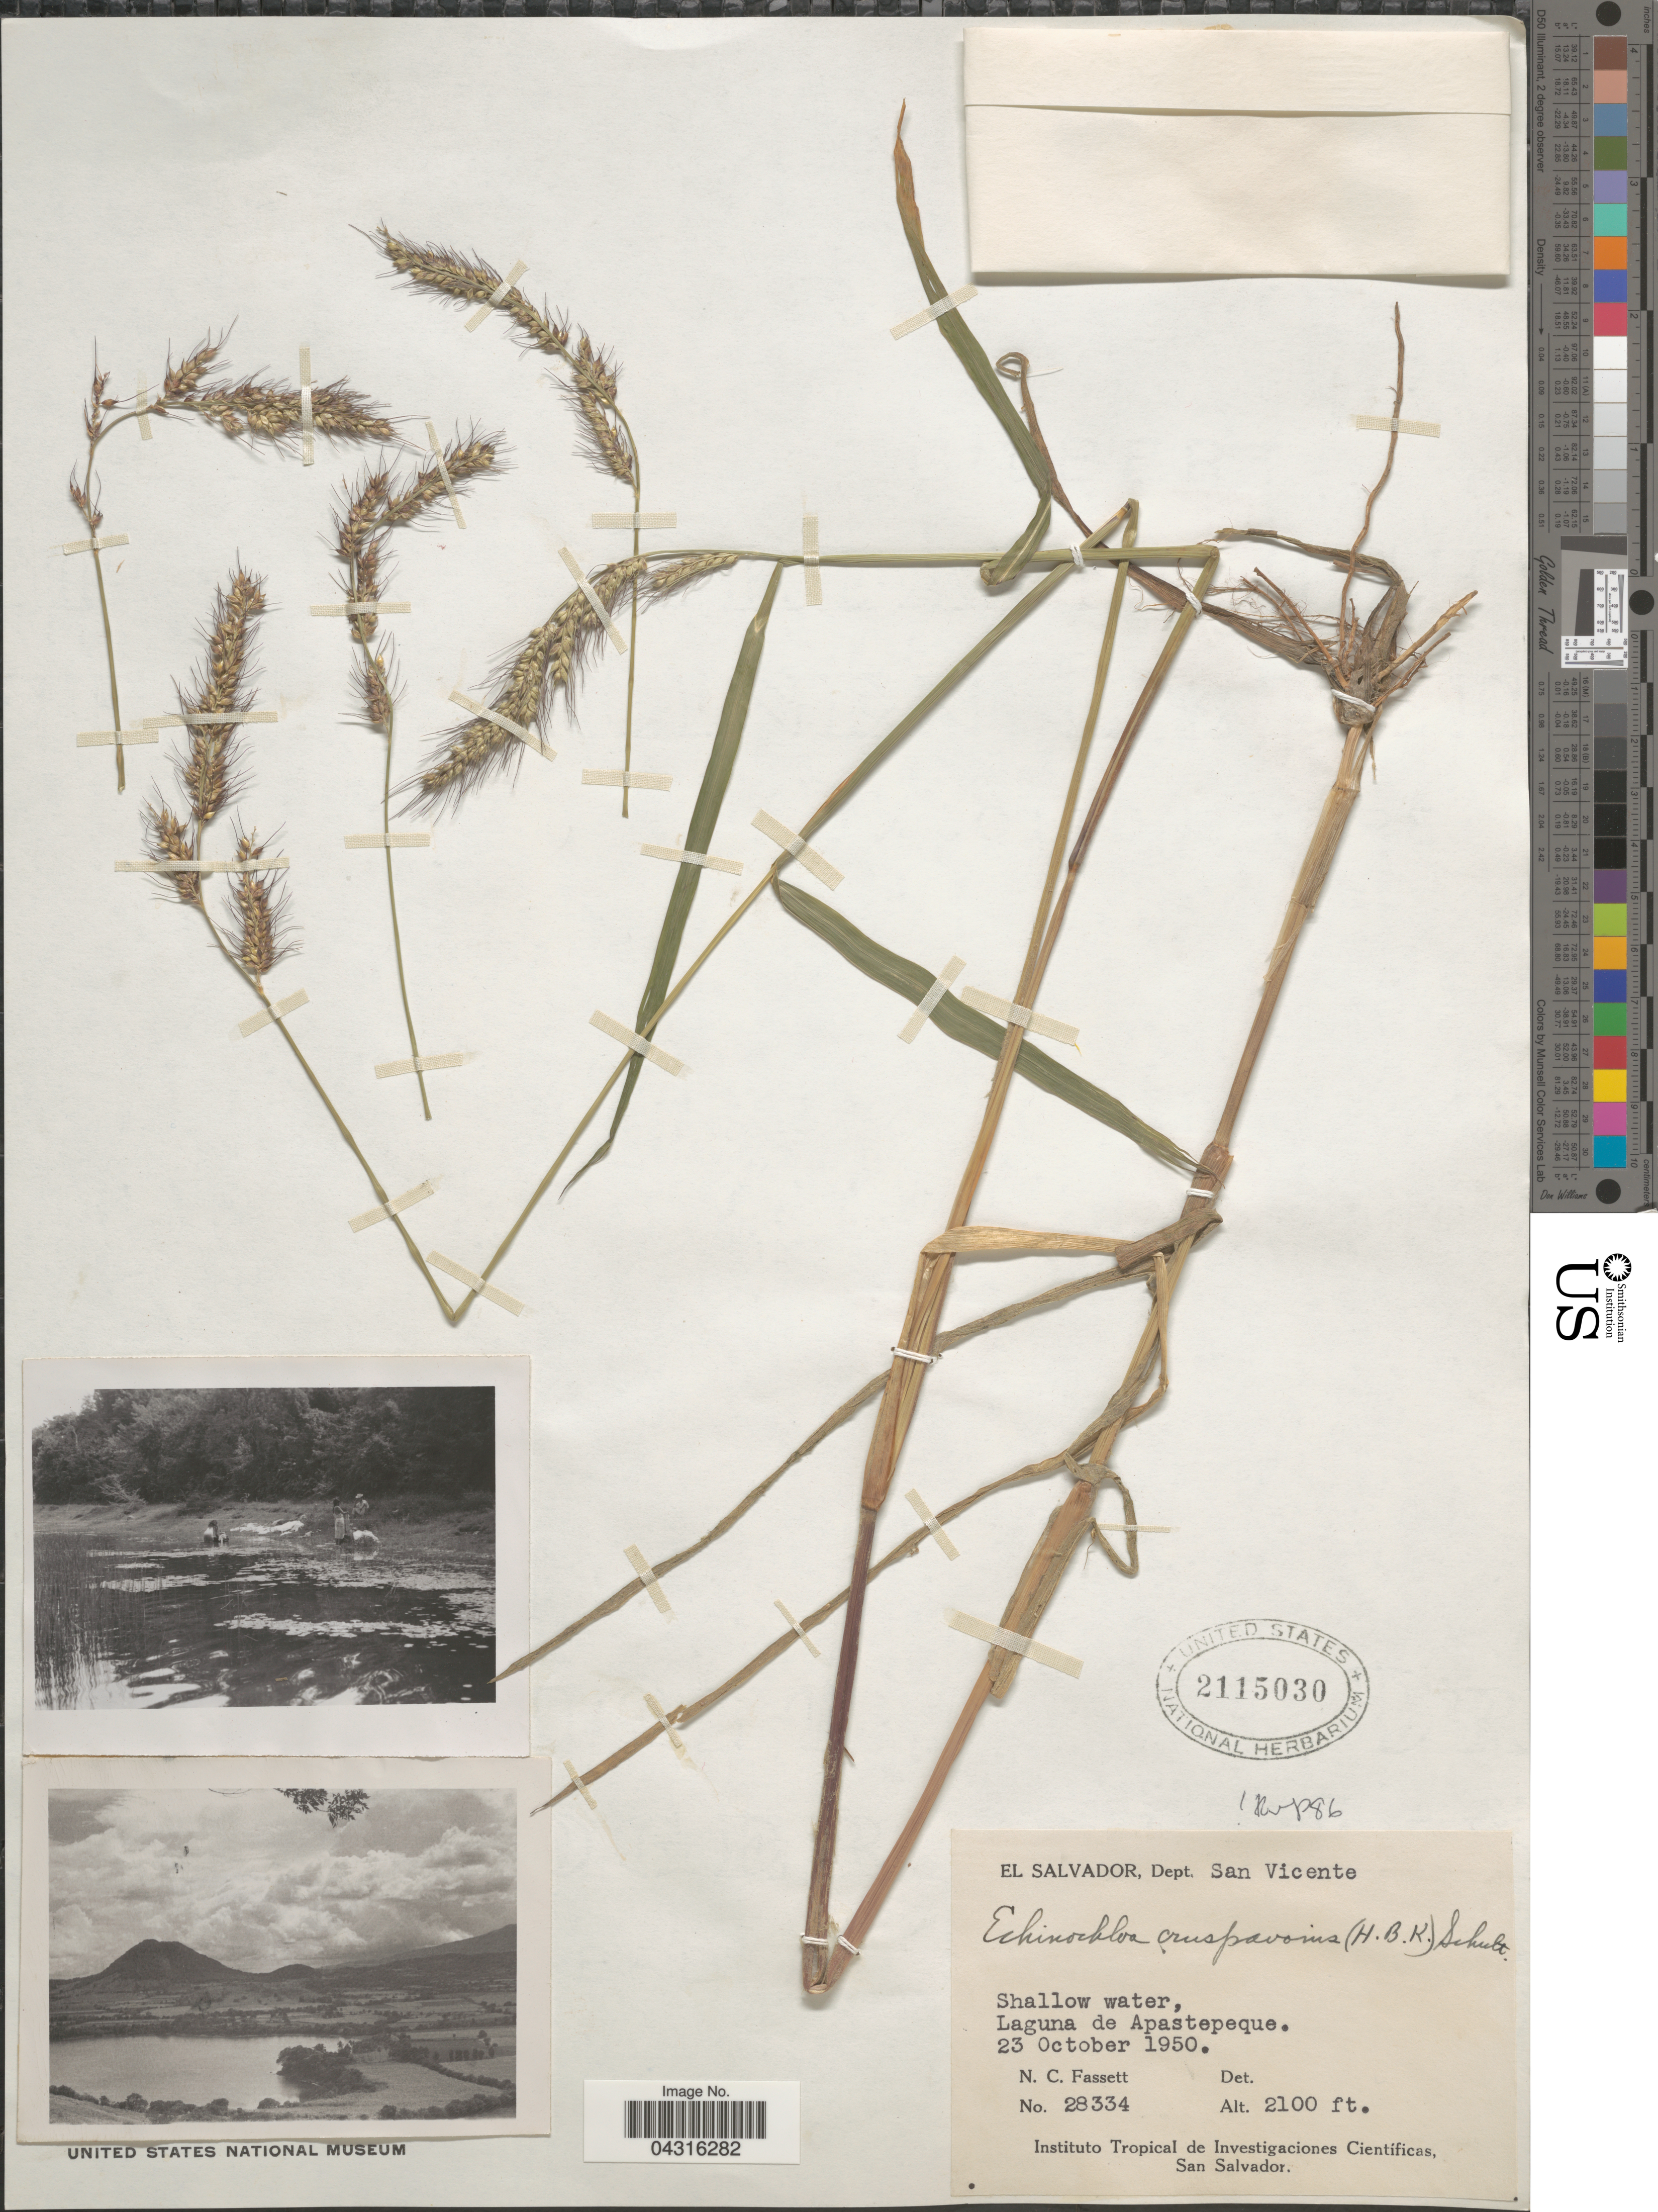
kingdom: Plantae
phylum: Tracheophyta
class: Liliopsida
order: Poales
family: Poaceae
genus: Echinochloa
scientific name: Echinochloa crus-pavonis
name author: (Kunth) Schult.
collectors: N. C. Fassett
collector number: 28334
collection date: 1950-10-23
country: El Salvador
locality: Dept. San Vicente. Laguna de Apastepeque.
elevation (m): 640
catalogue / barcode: US 2115030